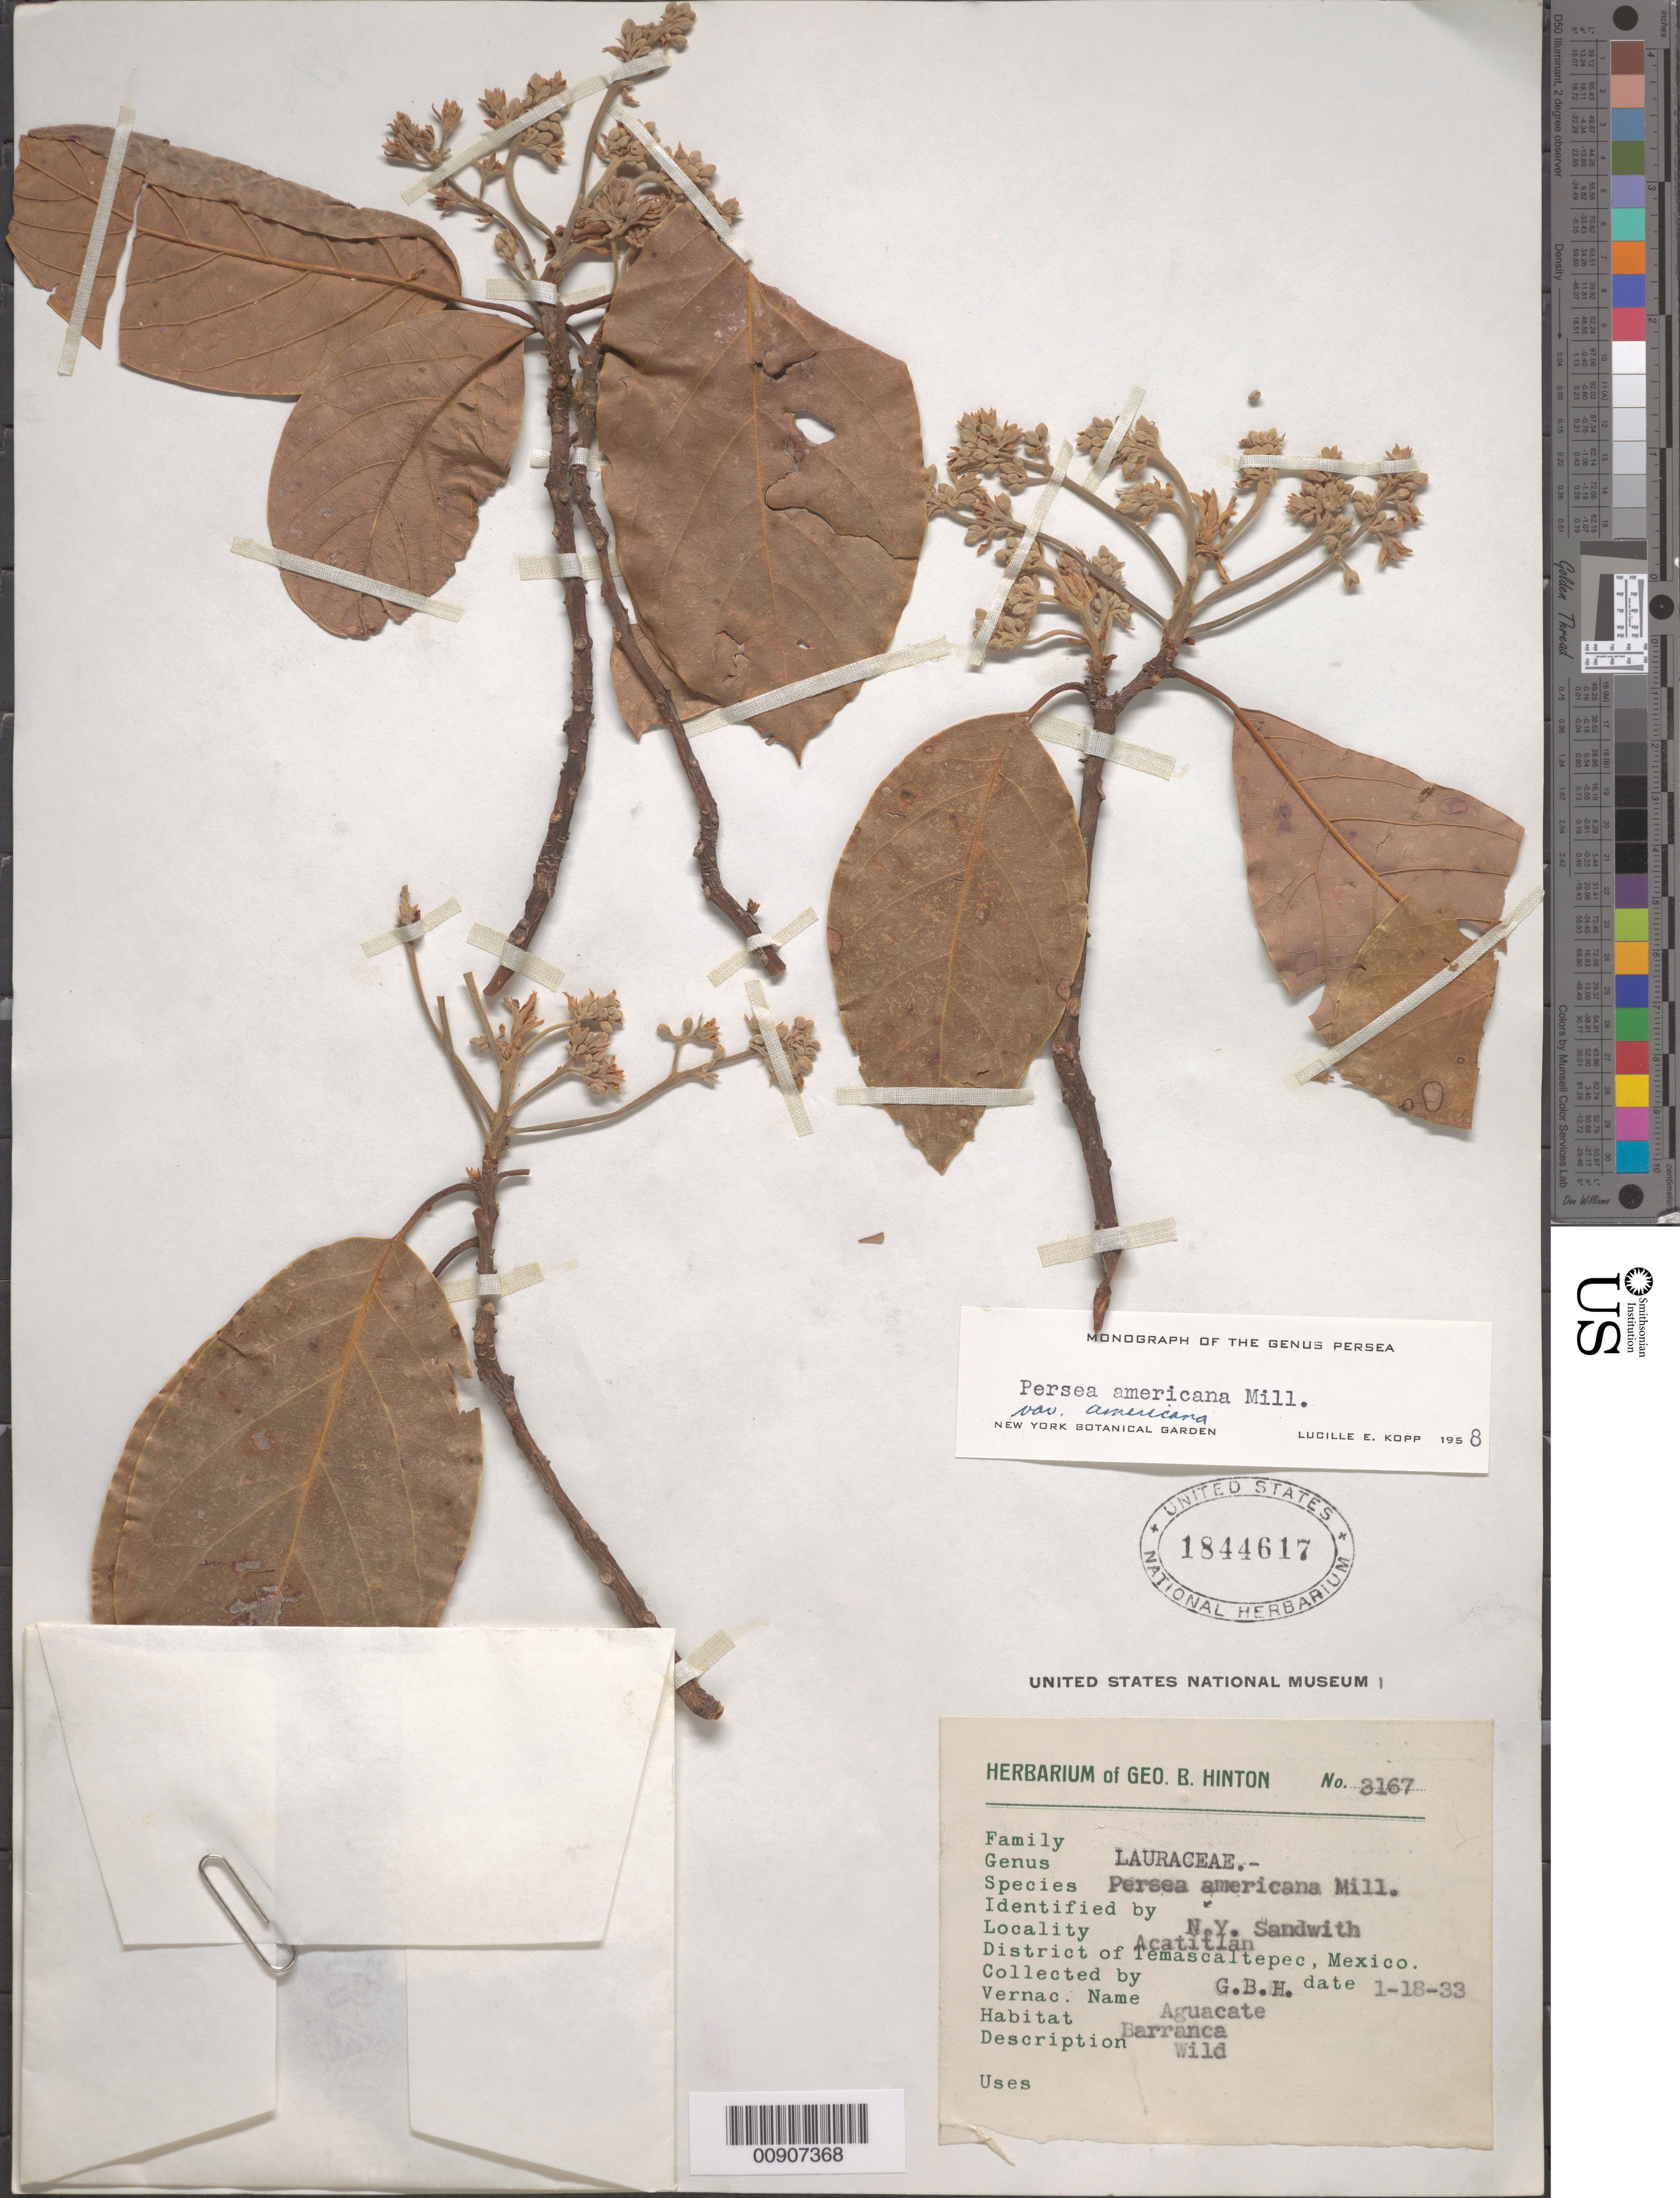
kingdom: Plantae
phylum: Tracheophyta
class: Magnoliopsida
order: Laurales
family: Lauraceae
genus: Persea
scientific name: Persea americana var. americana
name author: Mill.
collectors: G. B. Hinton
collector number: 3167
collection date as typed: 18 Jan 1933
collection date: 1933-01-18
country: Mexico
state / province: México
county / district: Temascaltepec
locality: Acatitlan, District Temascaltepec, State of Mexico.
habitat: Barranca.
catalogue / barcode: US 1844617